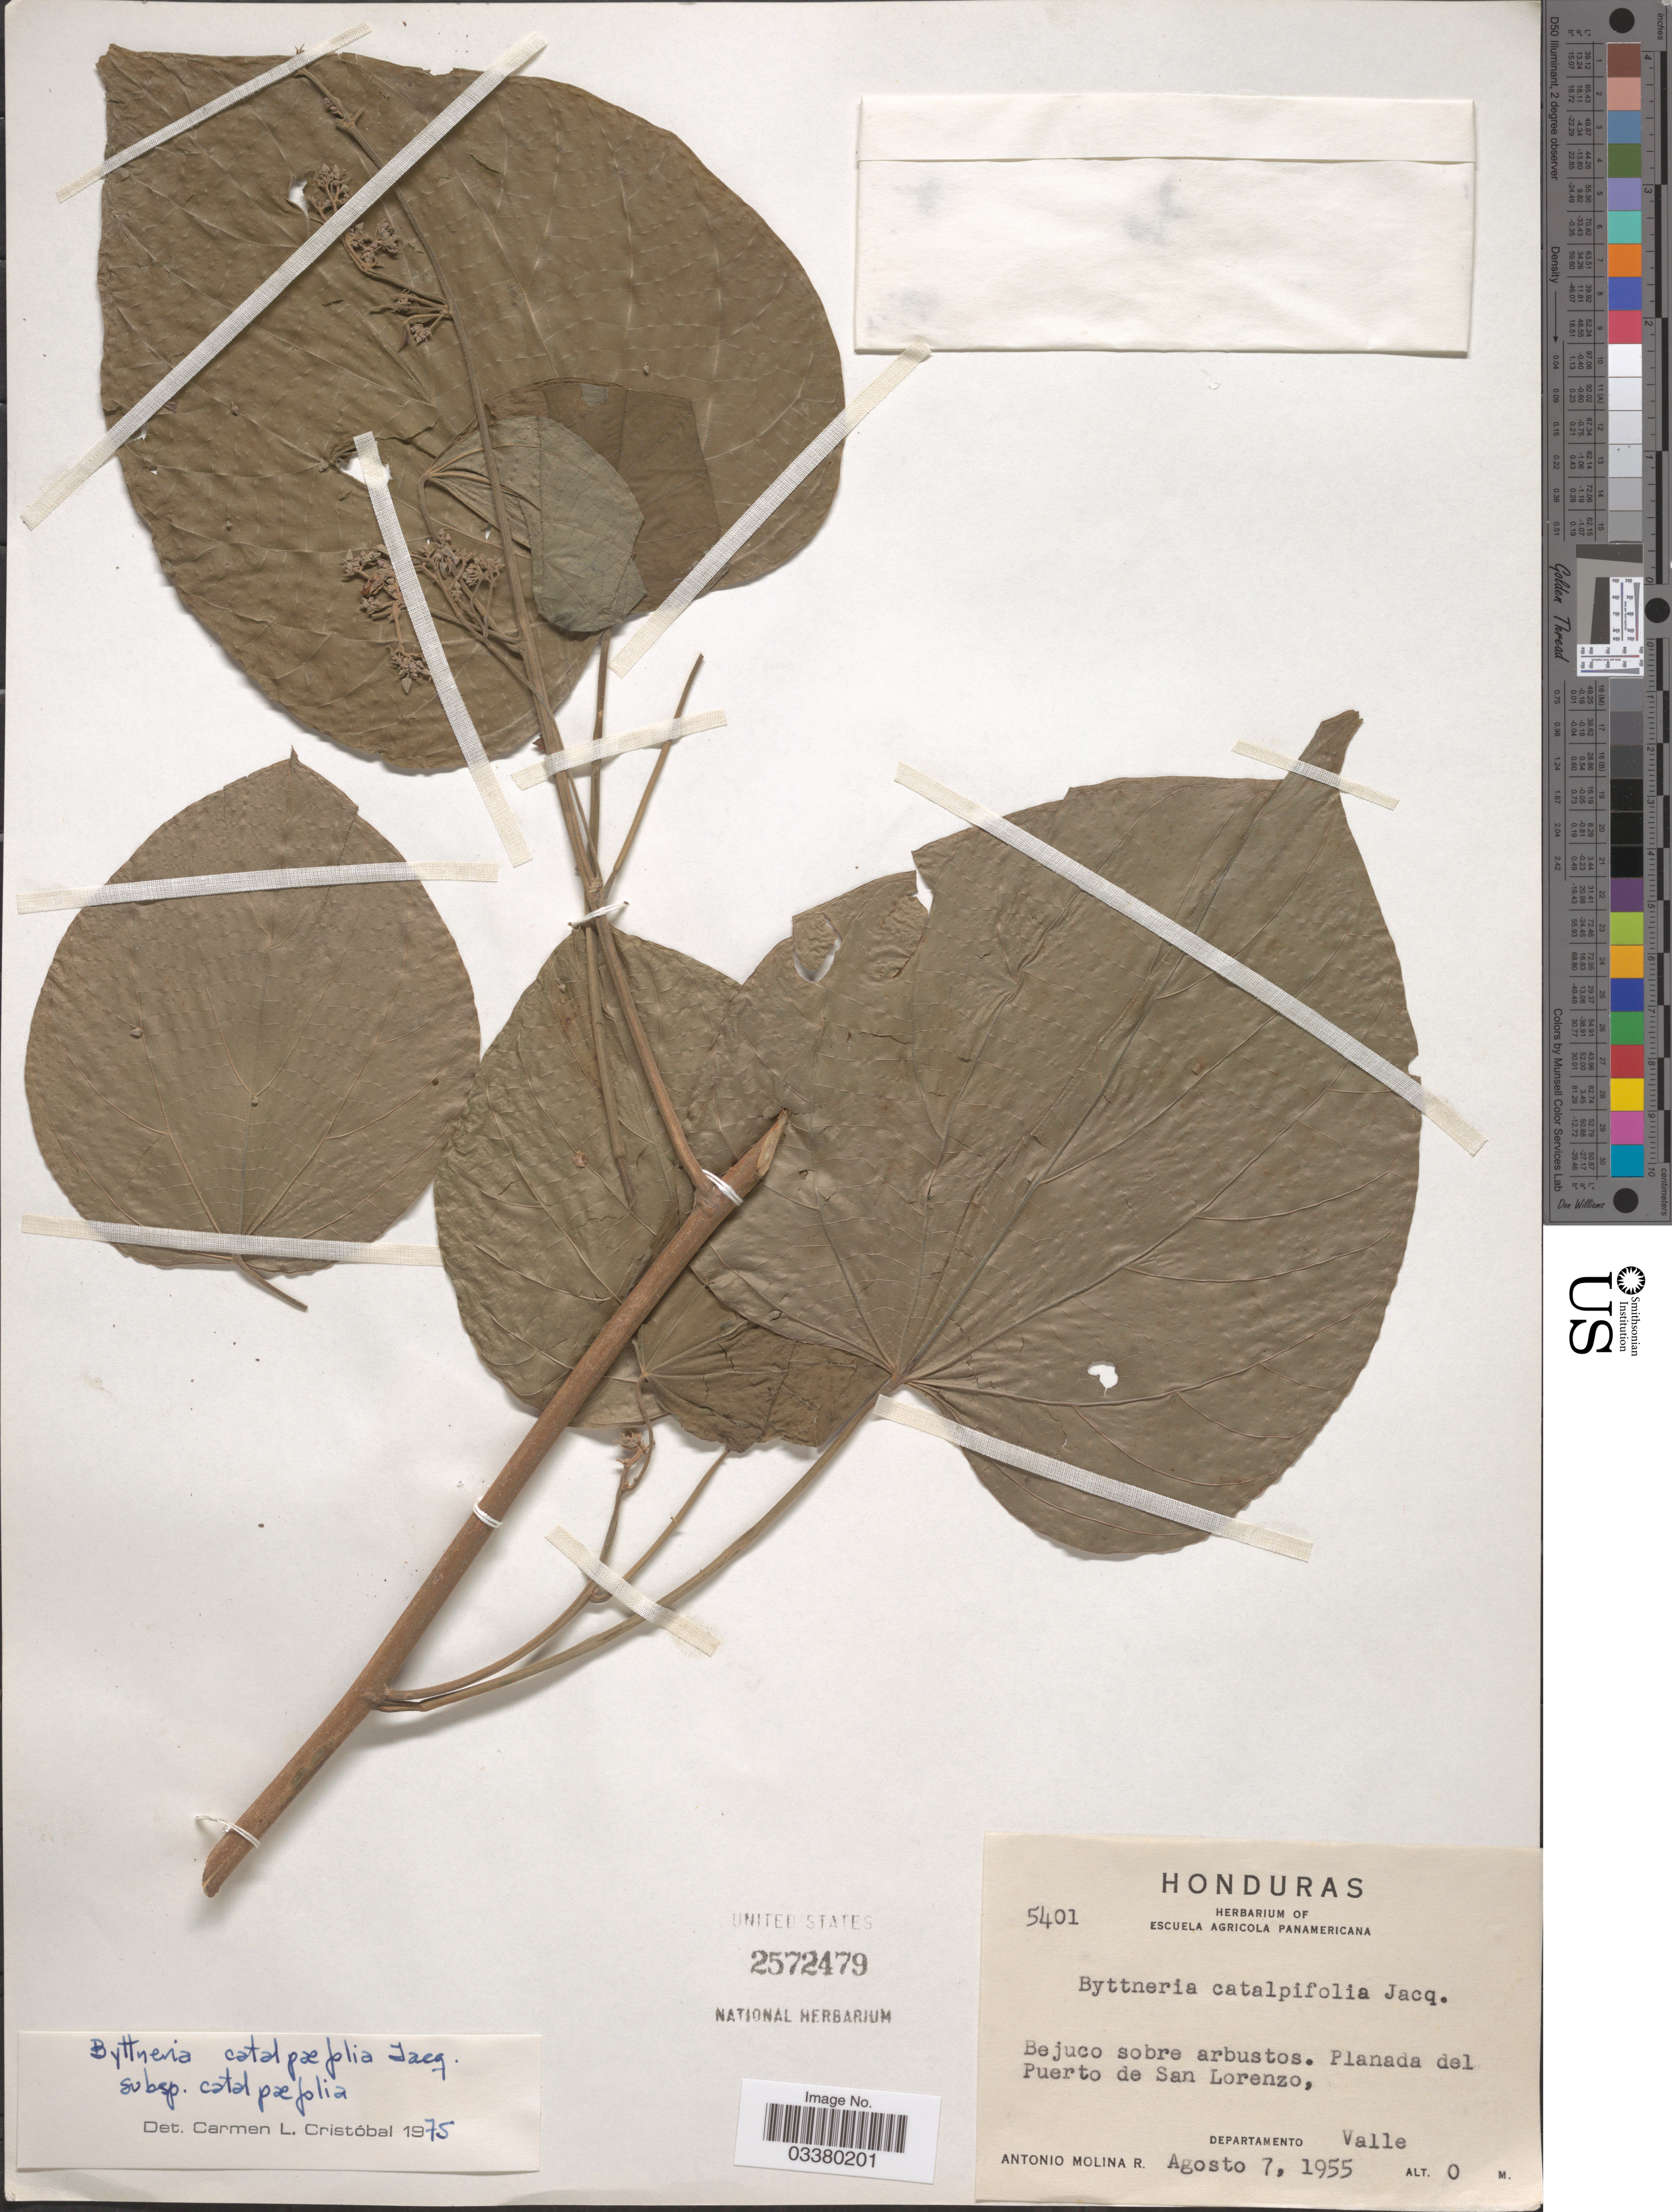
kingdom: Plantae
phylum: Tracheophyta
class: Magnoliopsida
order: Malvales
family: Malvaceae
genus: Byttneria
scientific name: Byttneria catalpifolia subsp. catalpifolia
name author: Jacq.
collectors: A. Molina R.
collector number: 5401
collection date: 1955-08-07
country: Colombia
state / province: Valle del Cauca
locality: Planada del puerto de San Lorenzo, Departamento Valle.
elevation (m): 0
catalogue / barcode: US 2572479